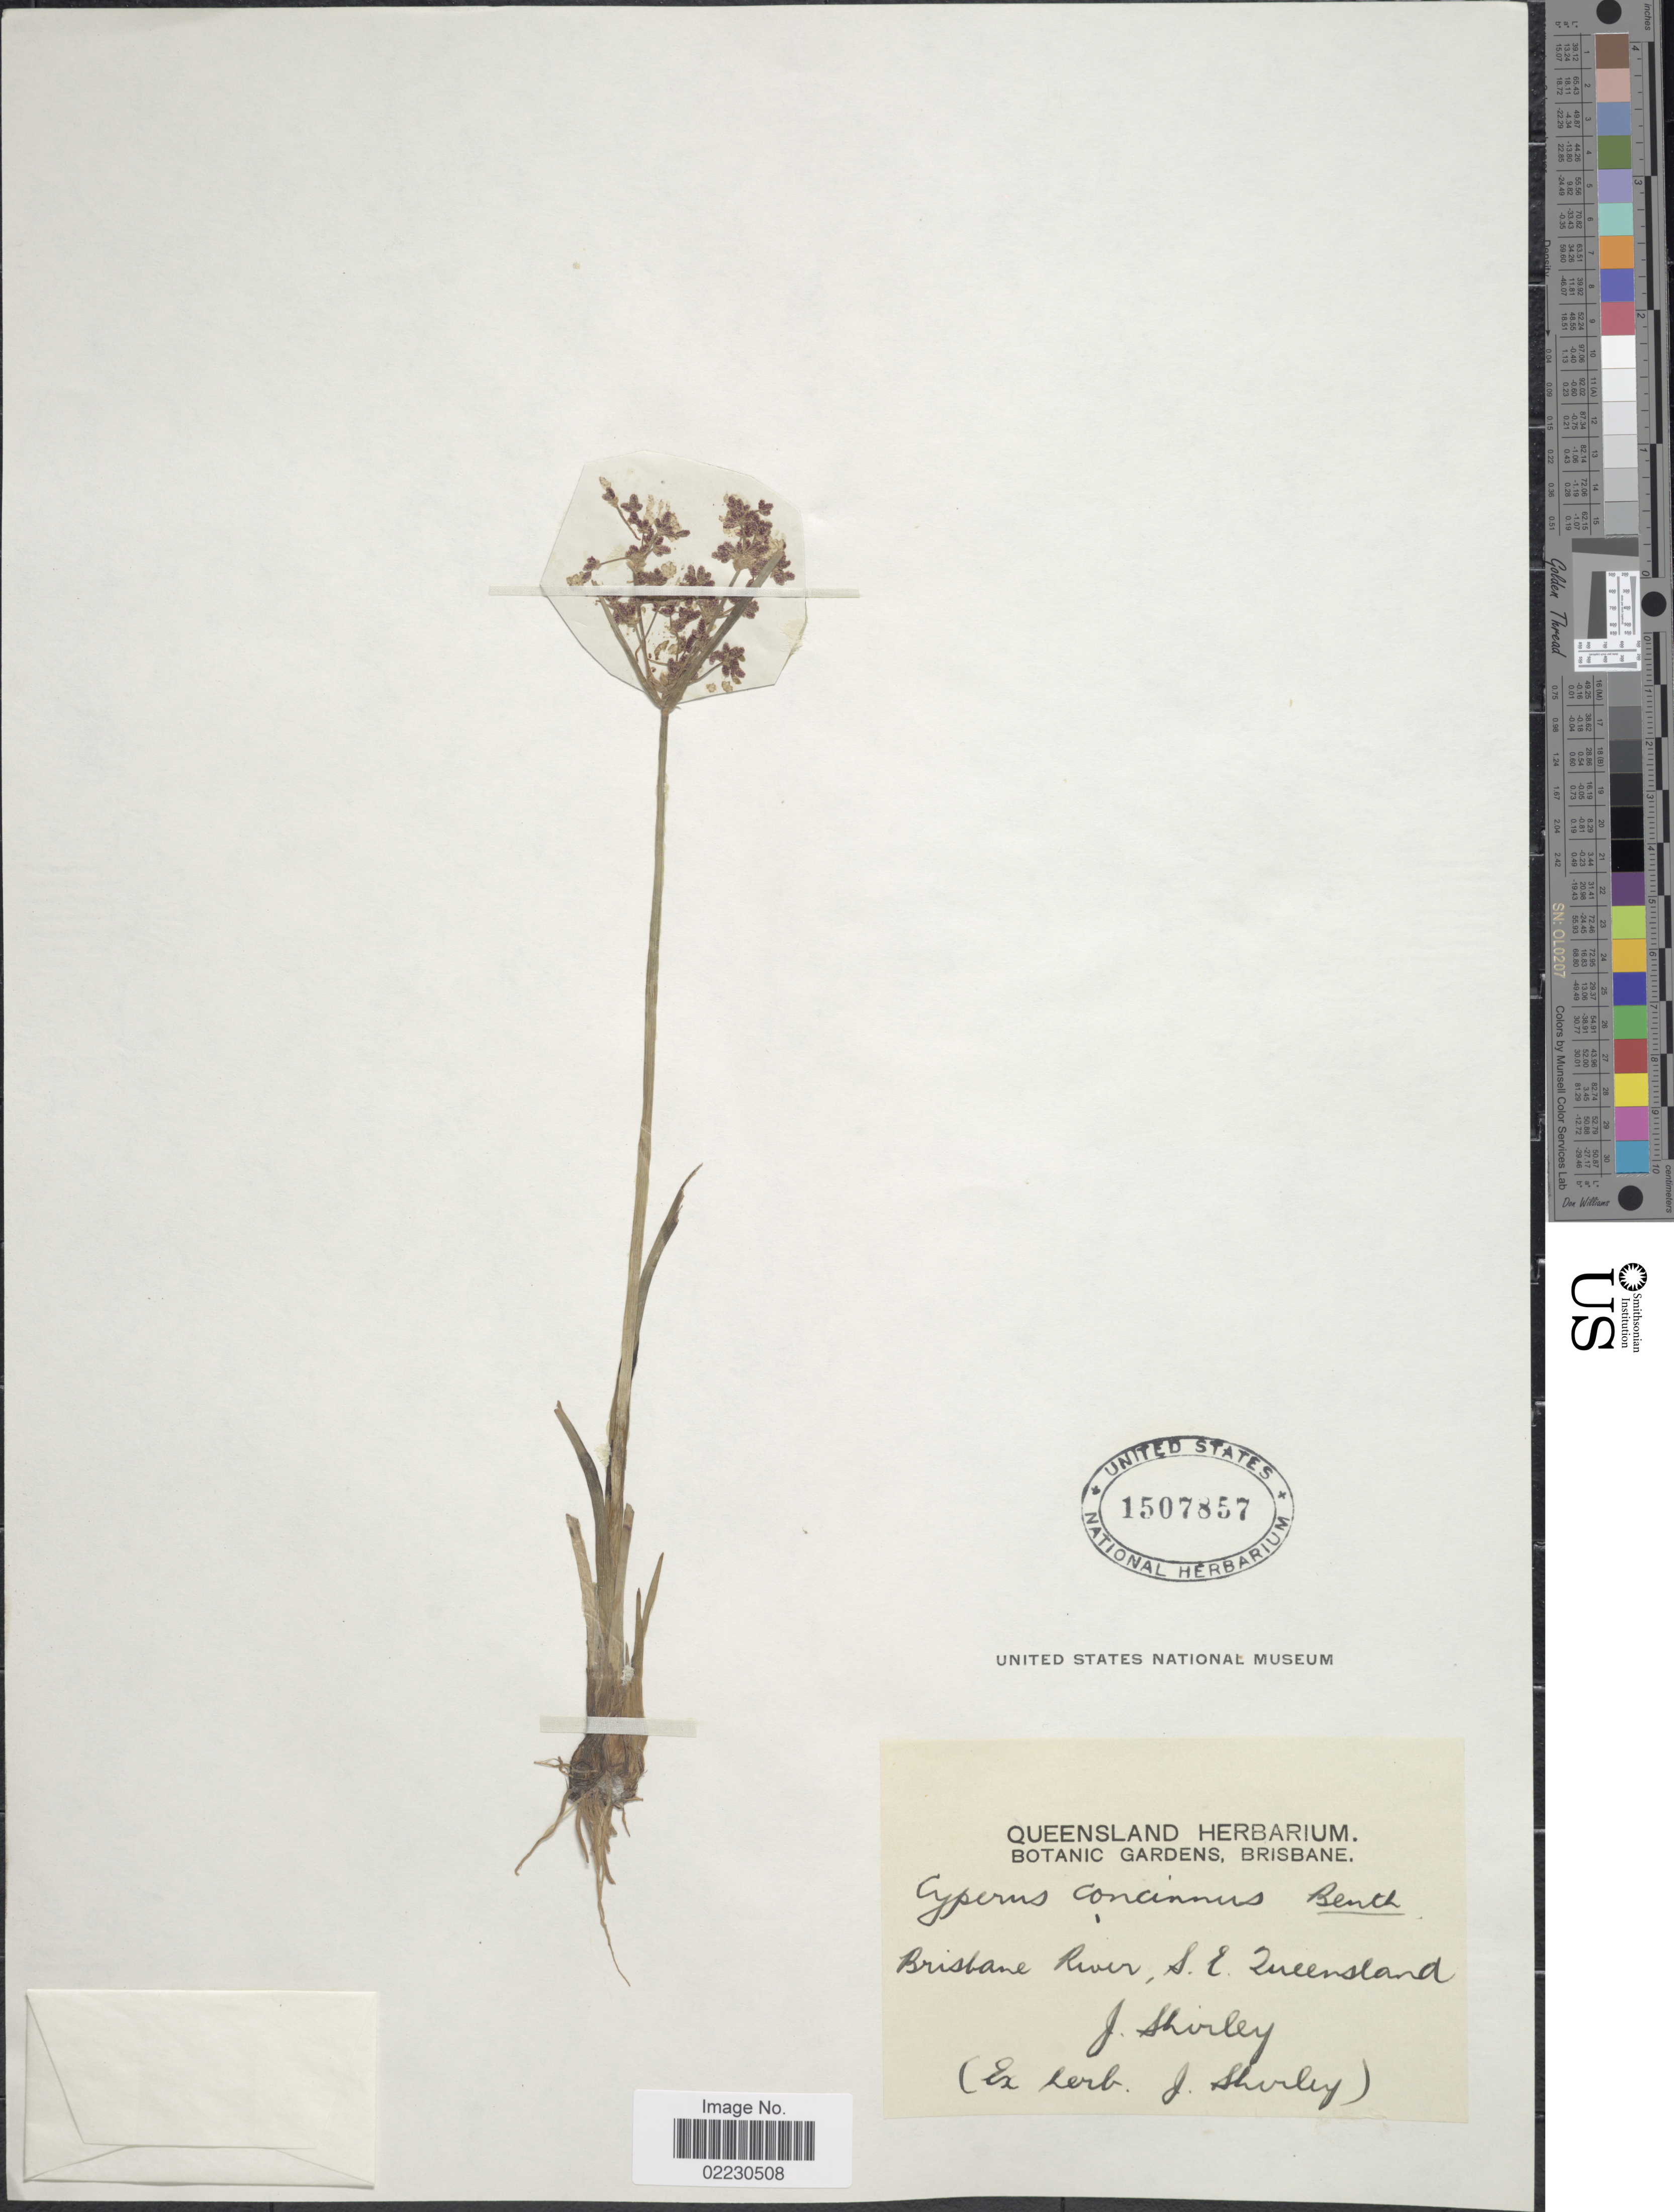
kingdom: Plantae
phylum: Tracheophyta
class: Liliopsida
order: Poales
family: Cyperaceae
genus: Cyperus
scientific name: Cyperus concinnus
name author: R. Br.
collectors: J. Shirley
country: Australia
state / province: Queensland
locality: Brisbane River, S.E. Queensland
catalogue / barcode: US 1507857